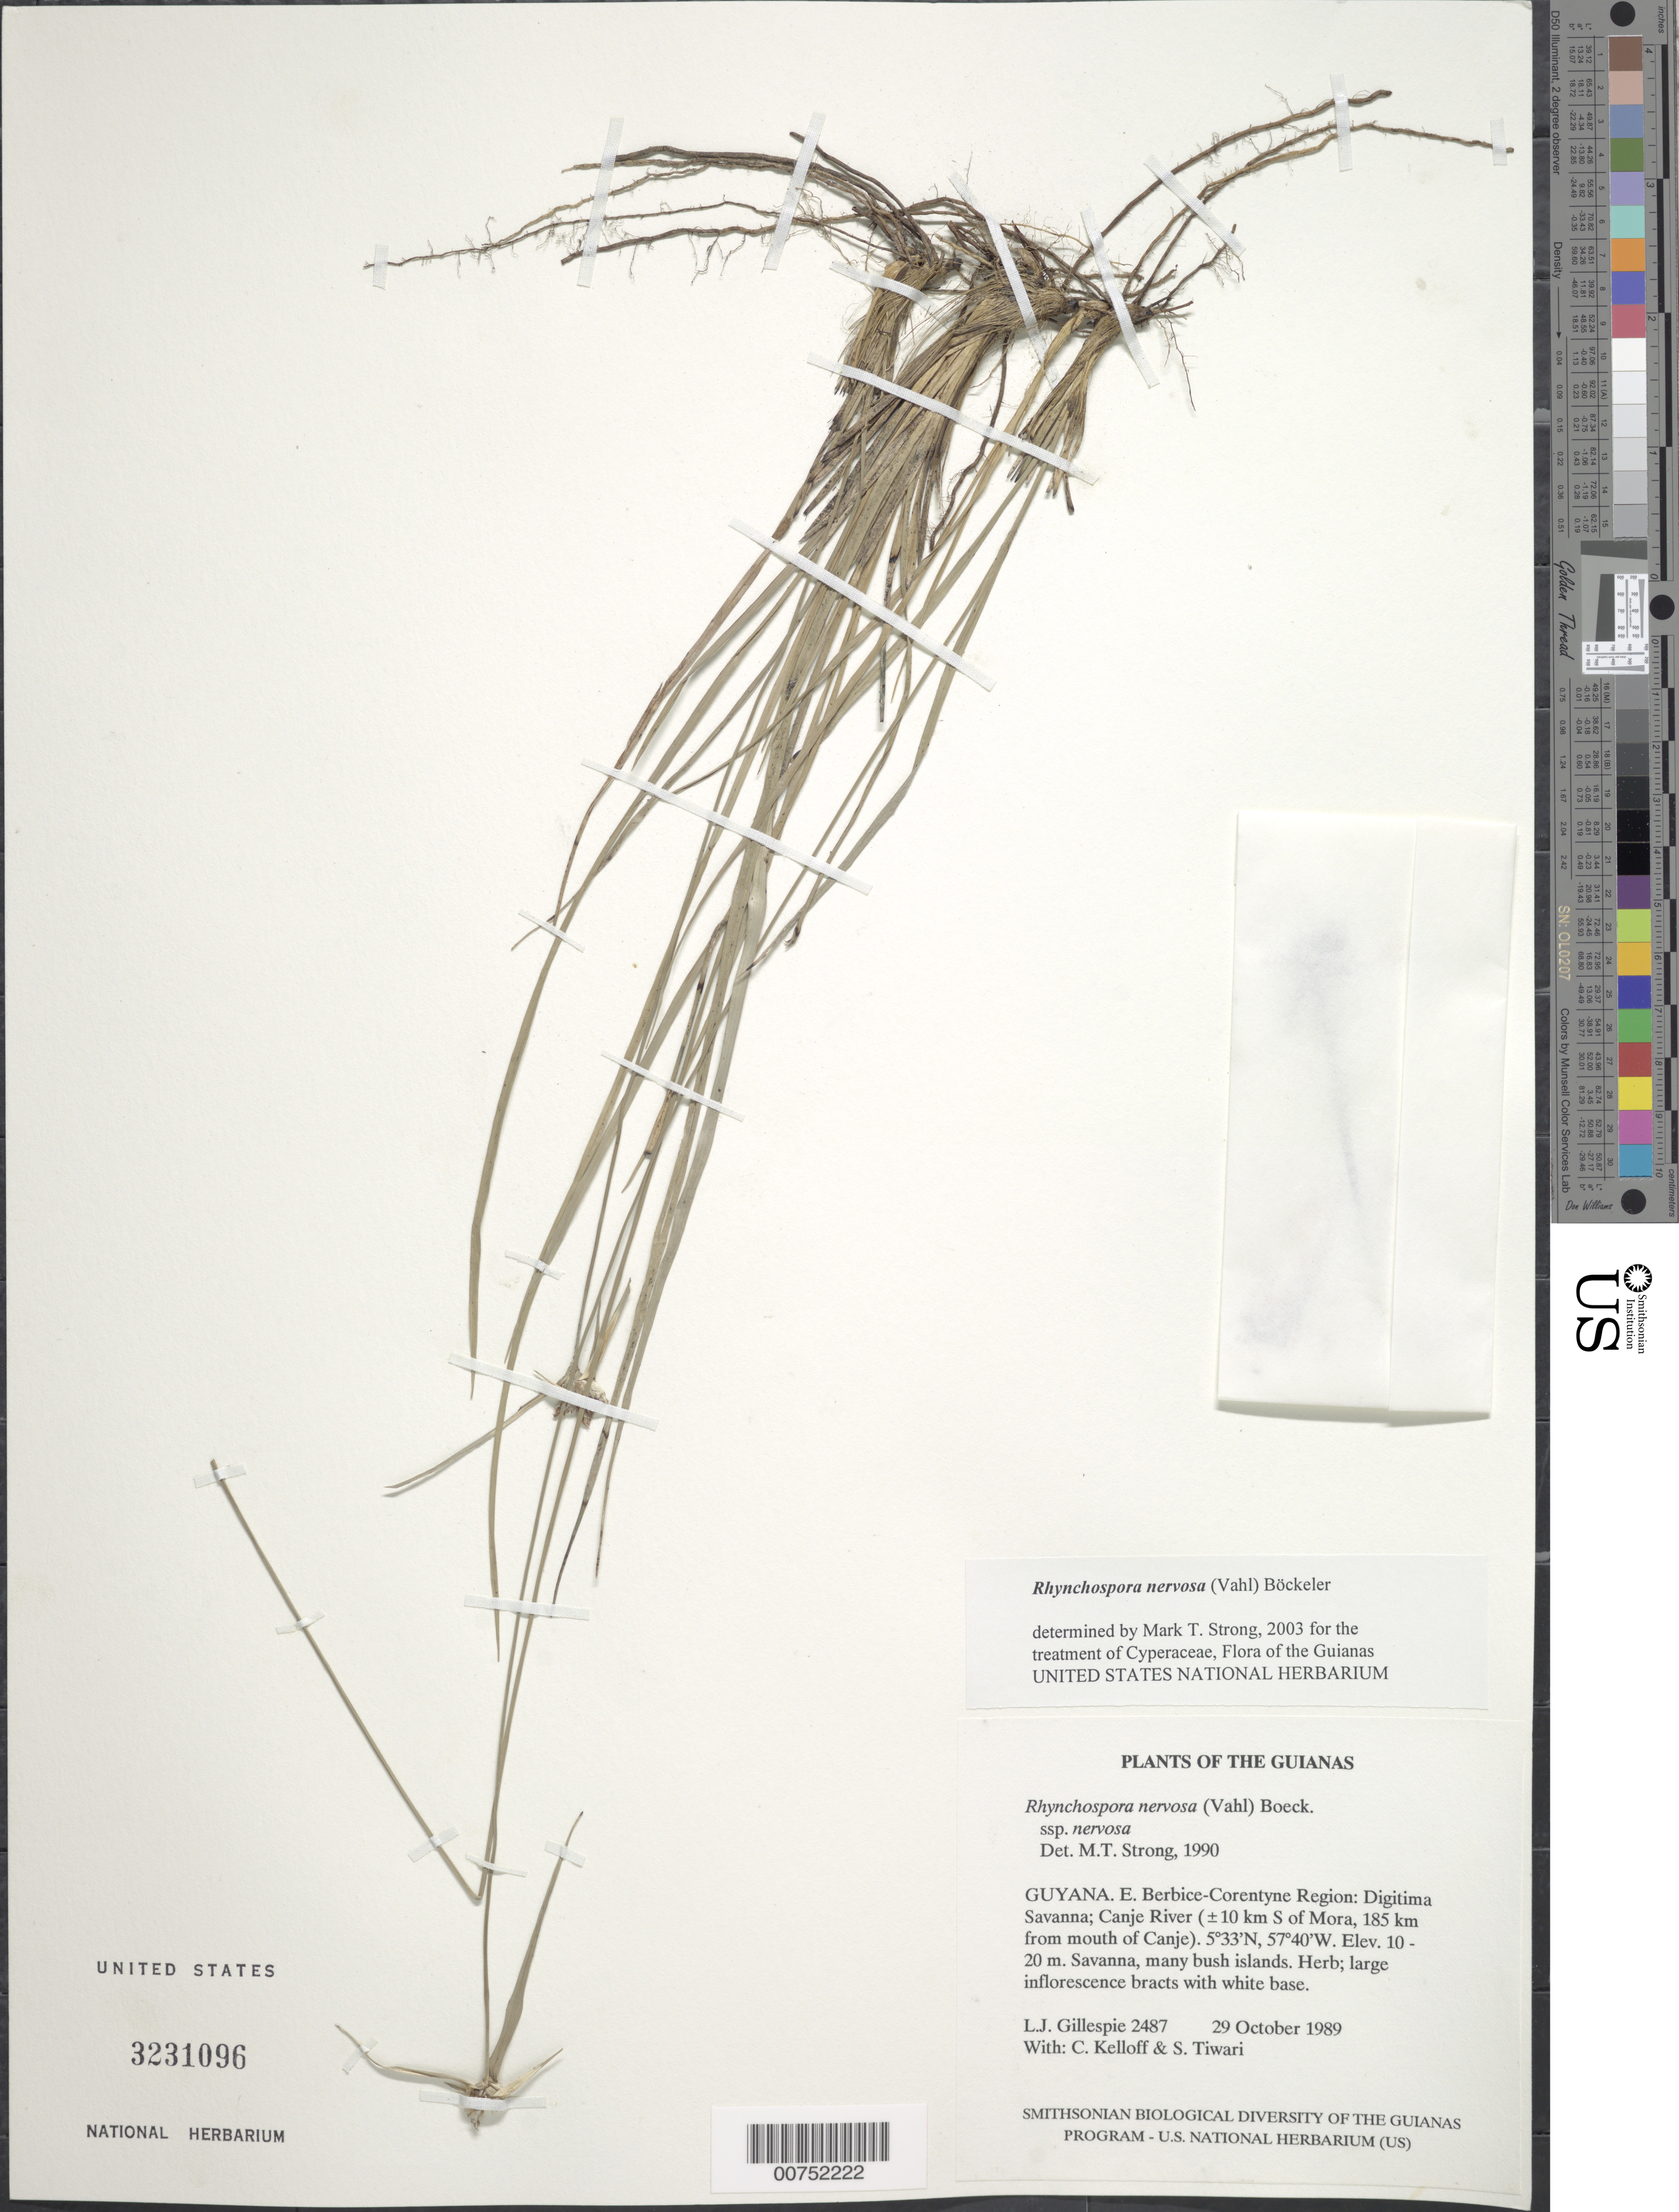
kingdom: Plantae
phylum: Tracheophyta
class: Liliopsida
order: Poales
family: Cyperaceae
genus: Rhynchospora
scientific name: Rhynchospora nervosa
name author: (Vahl) Boeckeler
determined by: Strong, M. T., (US), Smithsonian Institution - National Museum of Natural History (UNITED STATES)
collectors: L. J. Gillespie, C. L. Kelloff & S. Tiwari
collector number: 2487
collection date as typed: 29 October 1989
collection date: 1989-10-29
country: Guyana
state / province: E. Berbice-Corentyne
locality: Digitima Savanna, Canje River ±20 km S of Mora, 185 km from mouth of Canje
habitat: Savanna, many bush islands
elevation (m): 10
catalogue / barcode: US 3231096